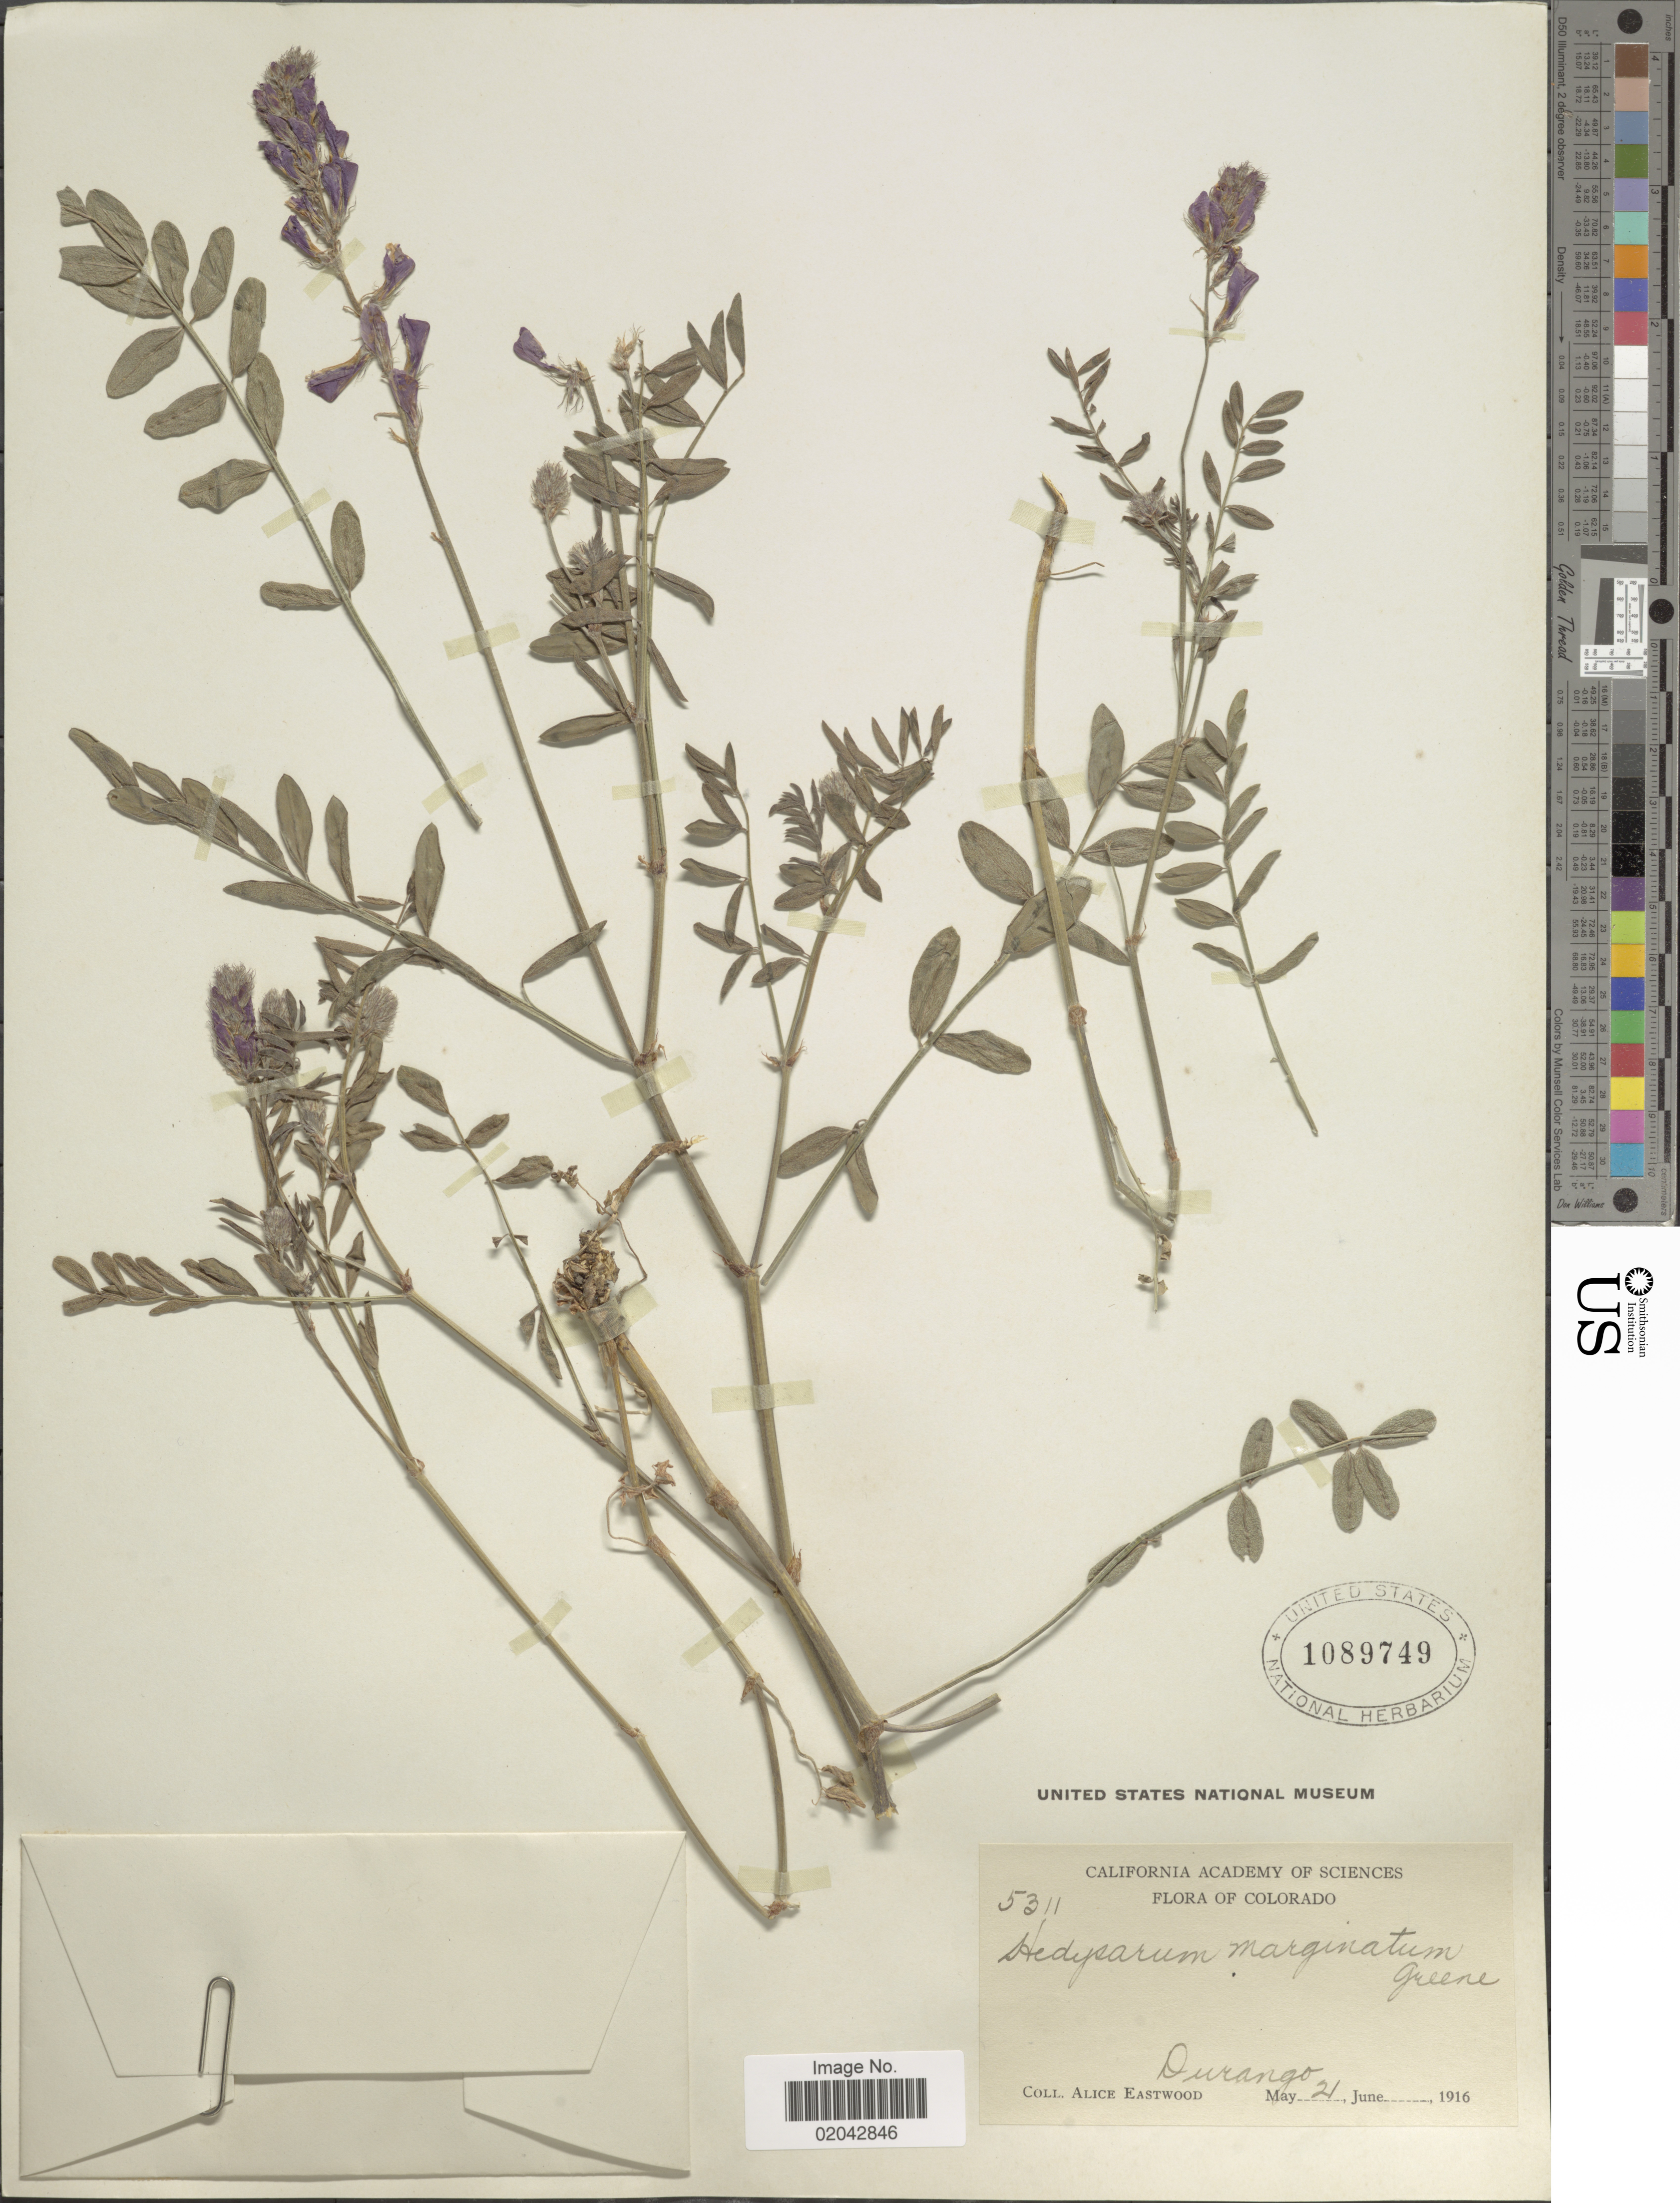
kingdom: Plantae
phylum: Tracheophyta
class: Magnoliopsida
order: Fabales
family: Fabaceae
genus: Hedysarum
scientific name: Hedysarum sp.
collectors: A. Eastwood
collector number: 5311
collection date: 1916-05-21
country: United States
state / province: Colorado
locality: Durango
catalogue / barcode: US 1089749